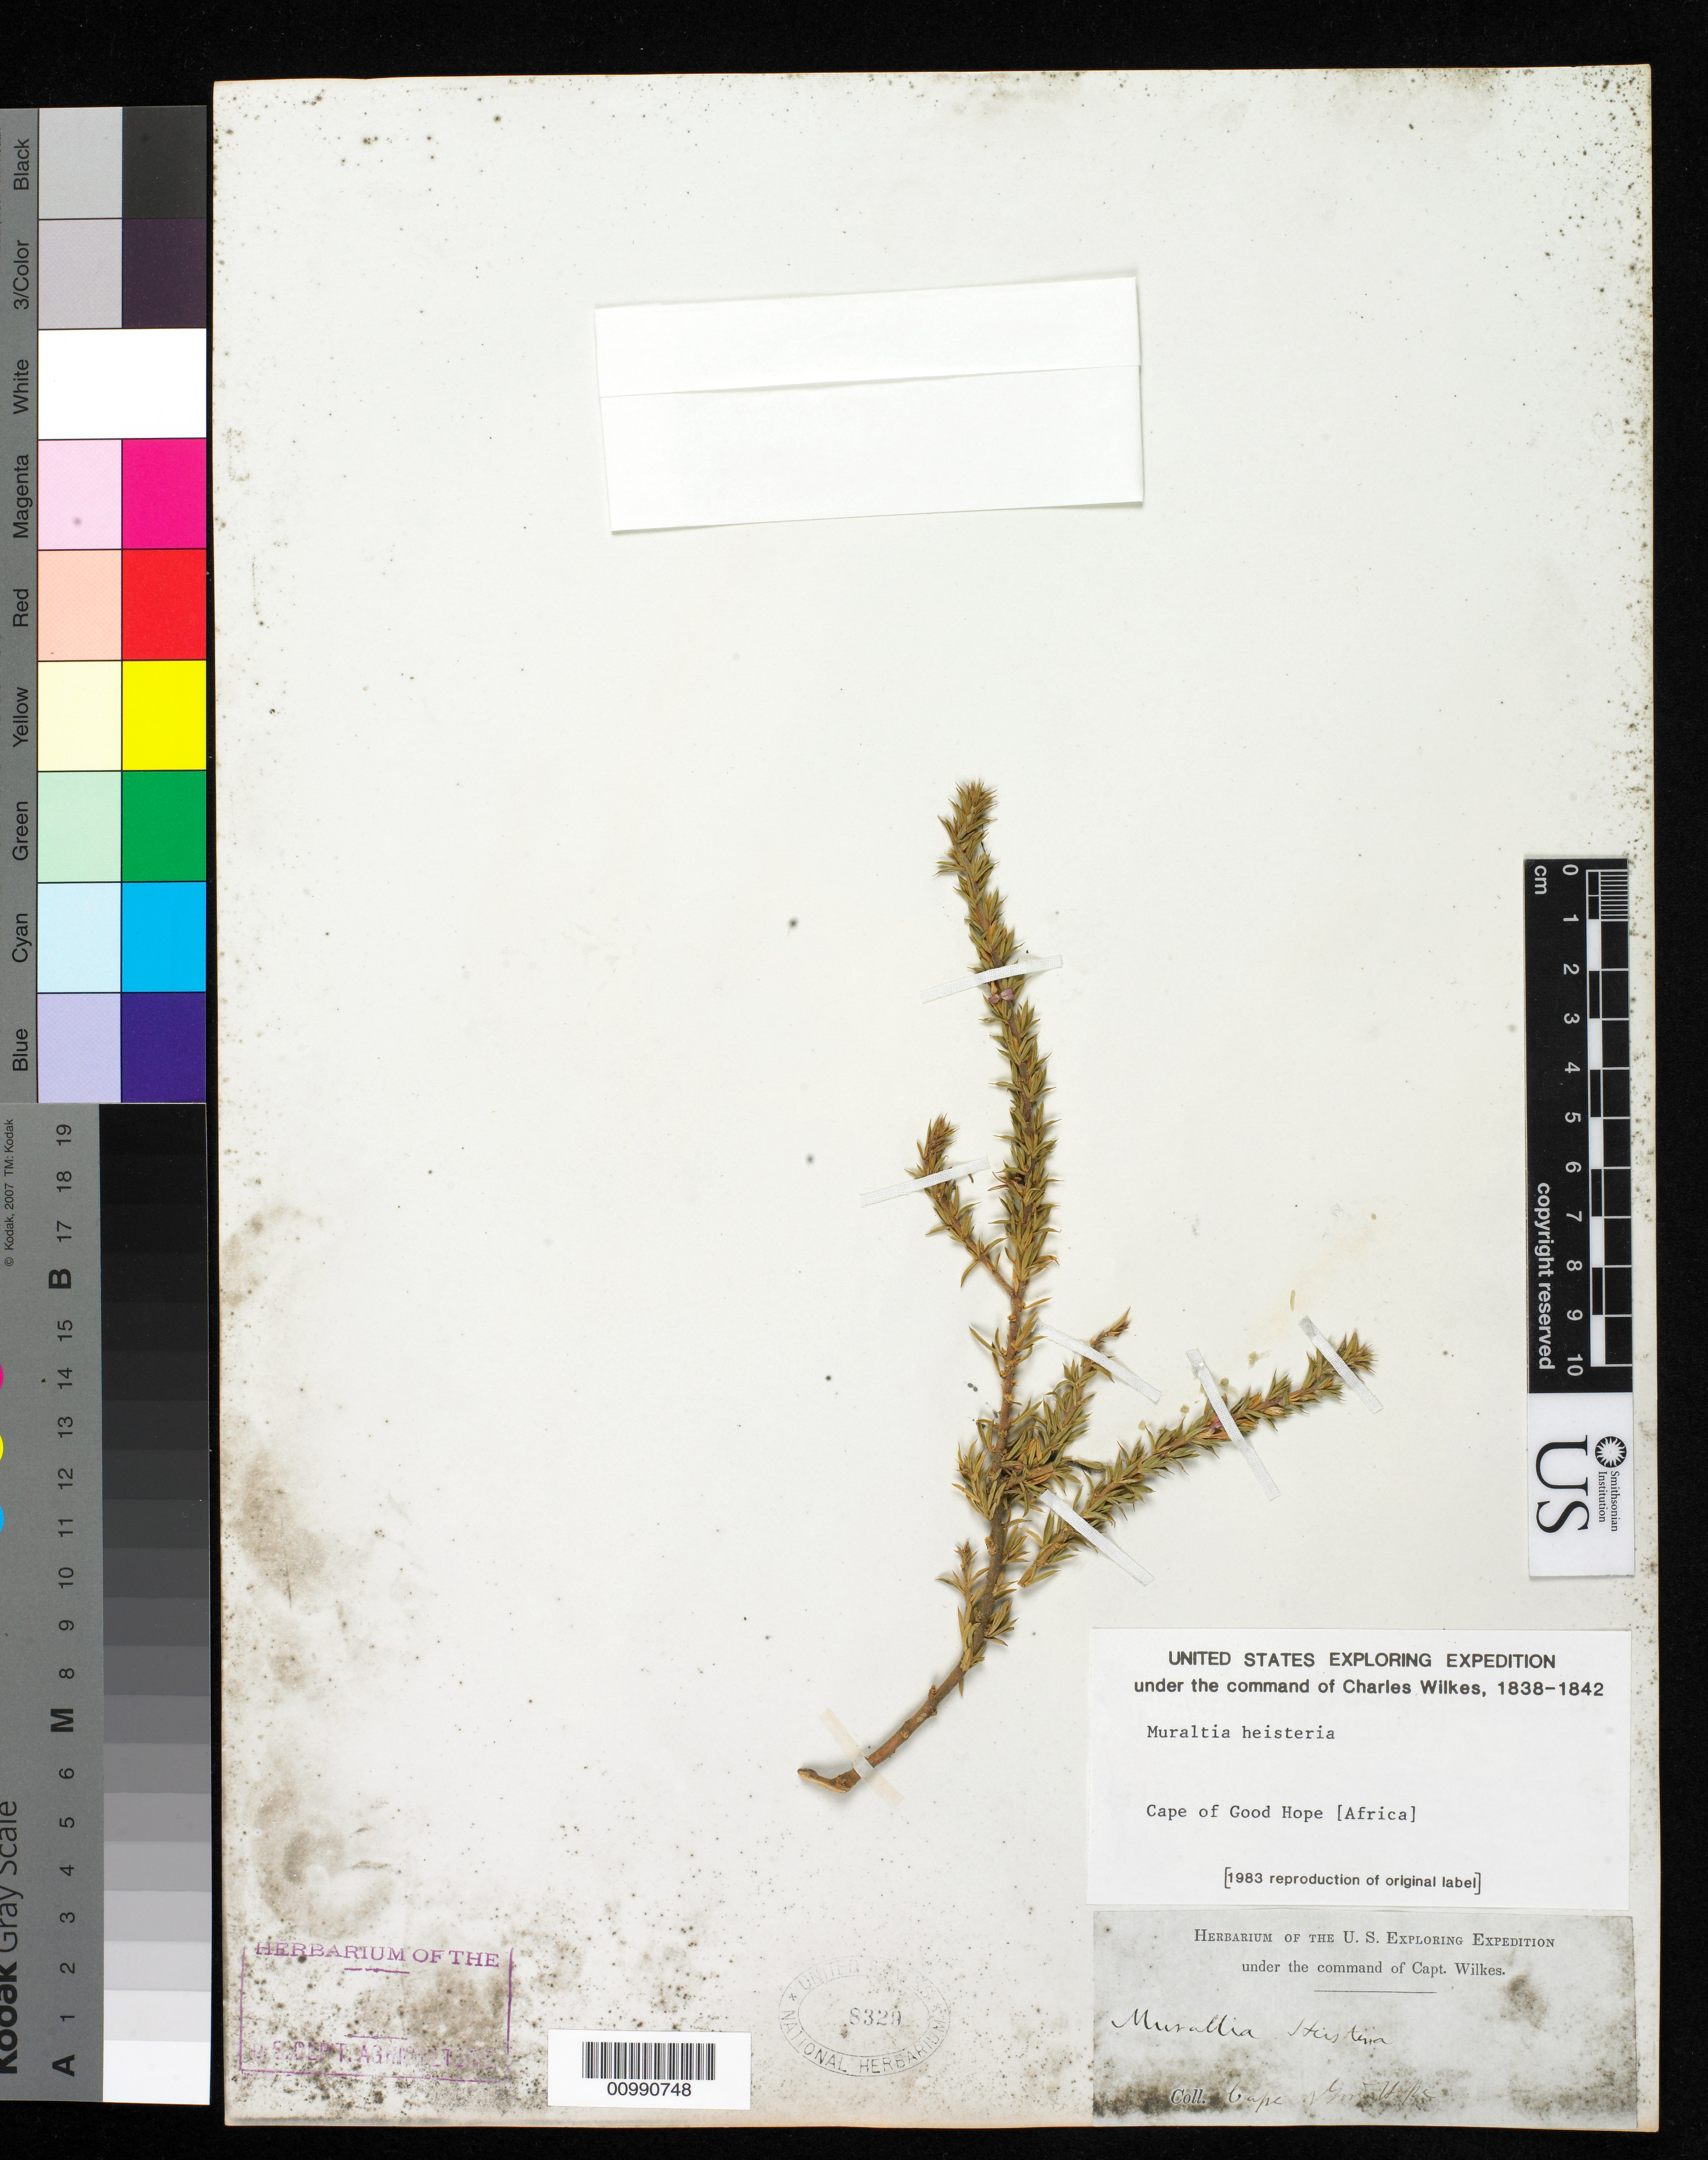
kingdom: Plantae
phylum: Tracheophyta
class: Magnoliopsida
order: Fabales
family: Polygalaceae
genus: Muraltia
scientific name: Muraltia heisteria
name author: (L.) DC.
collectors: Wilkes Explor. Exped.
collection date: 1838/1842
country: South Africa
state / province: Western Cape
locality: Cape of Good Hope. Cape Town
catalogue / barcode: US 8329